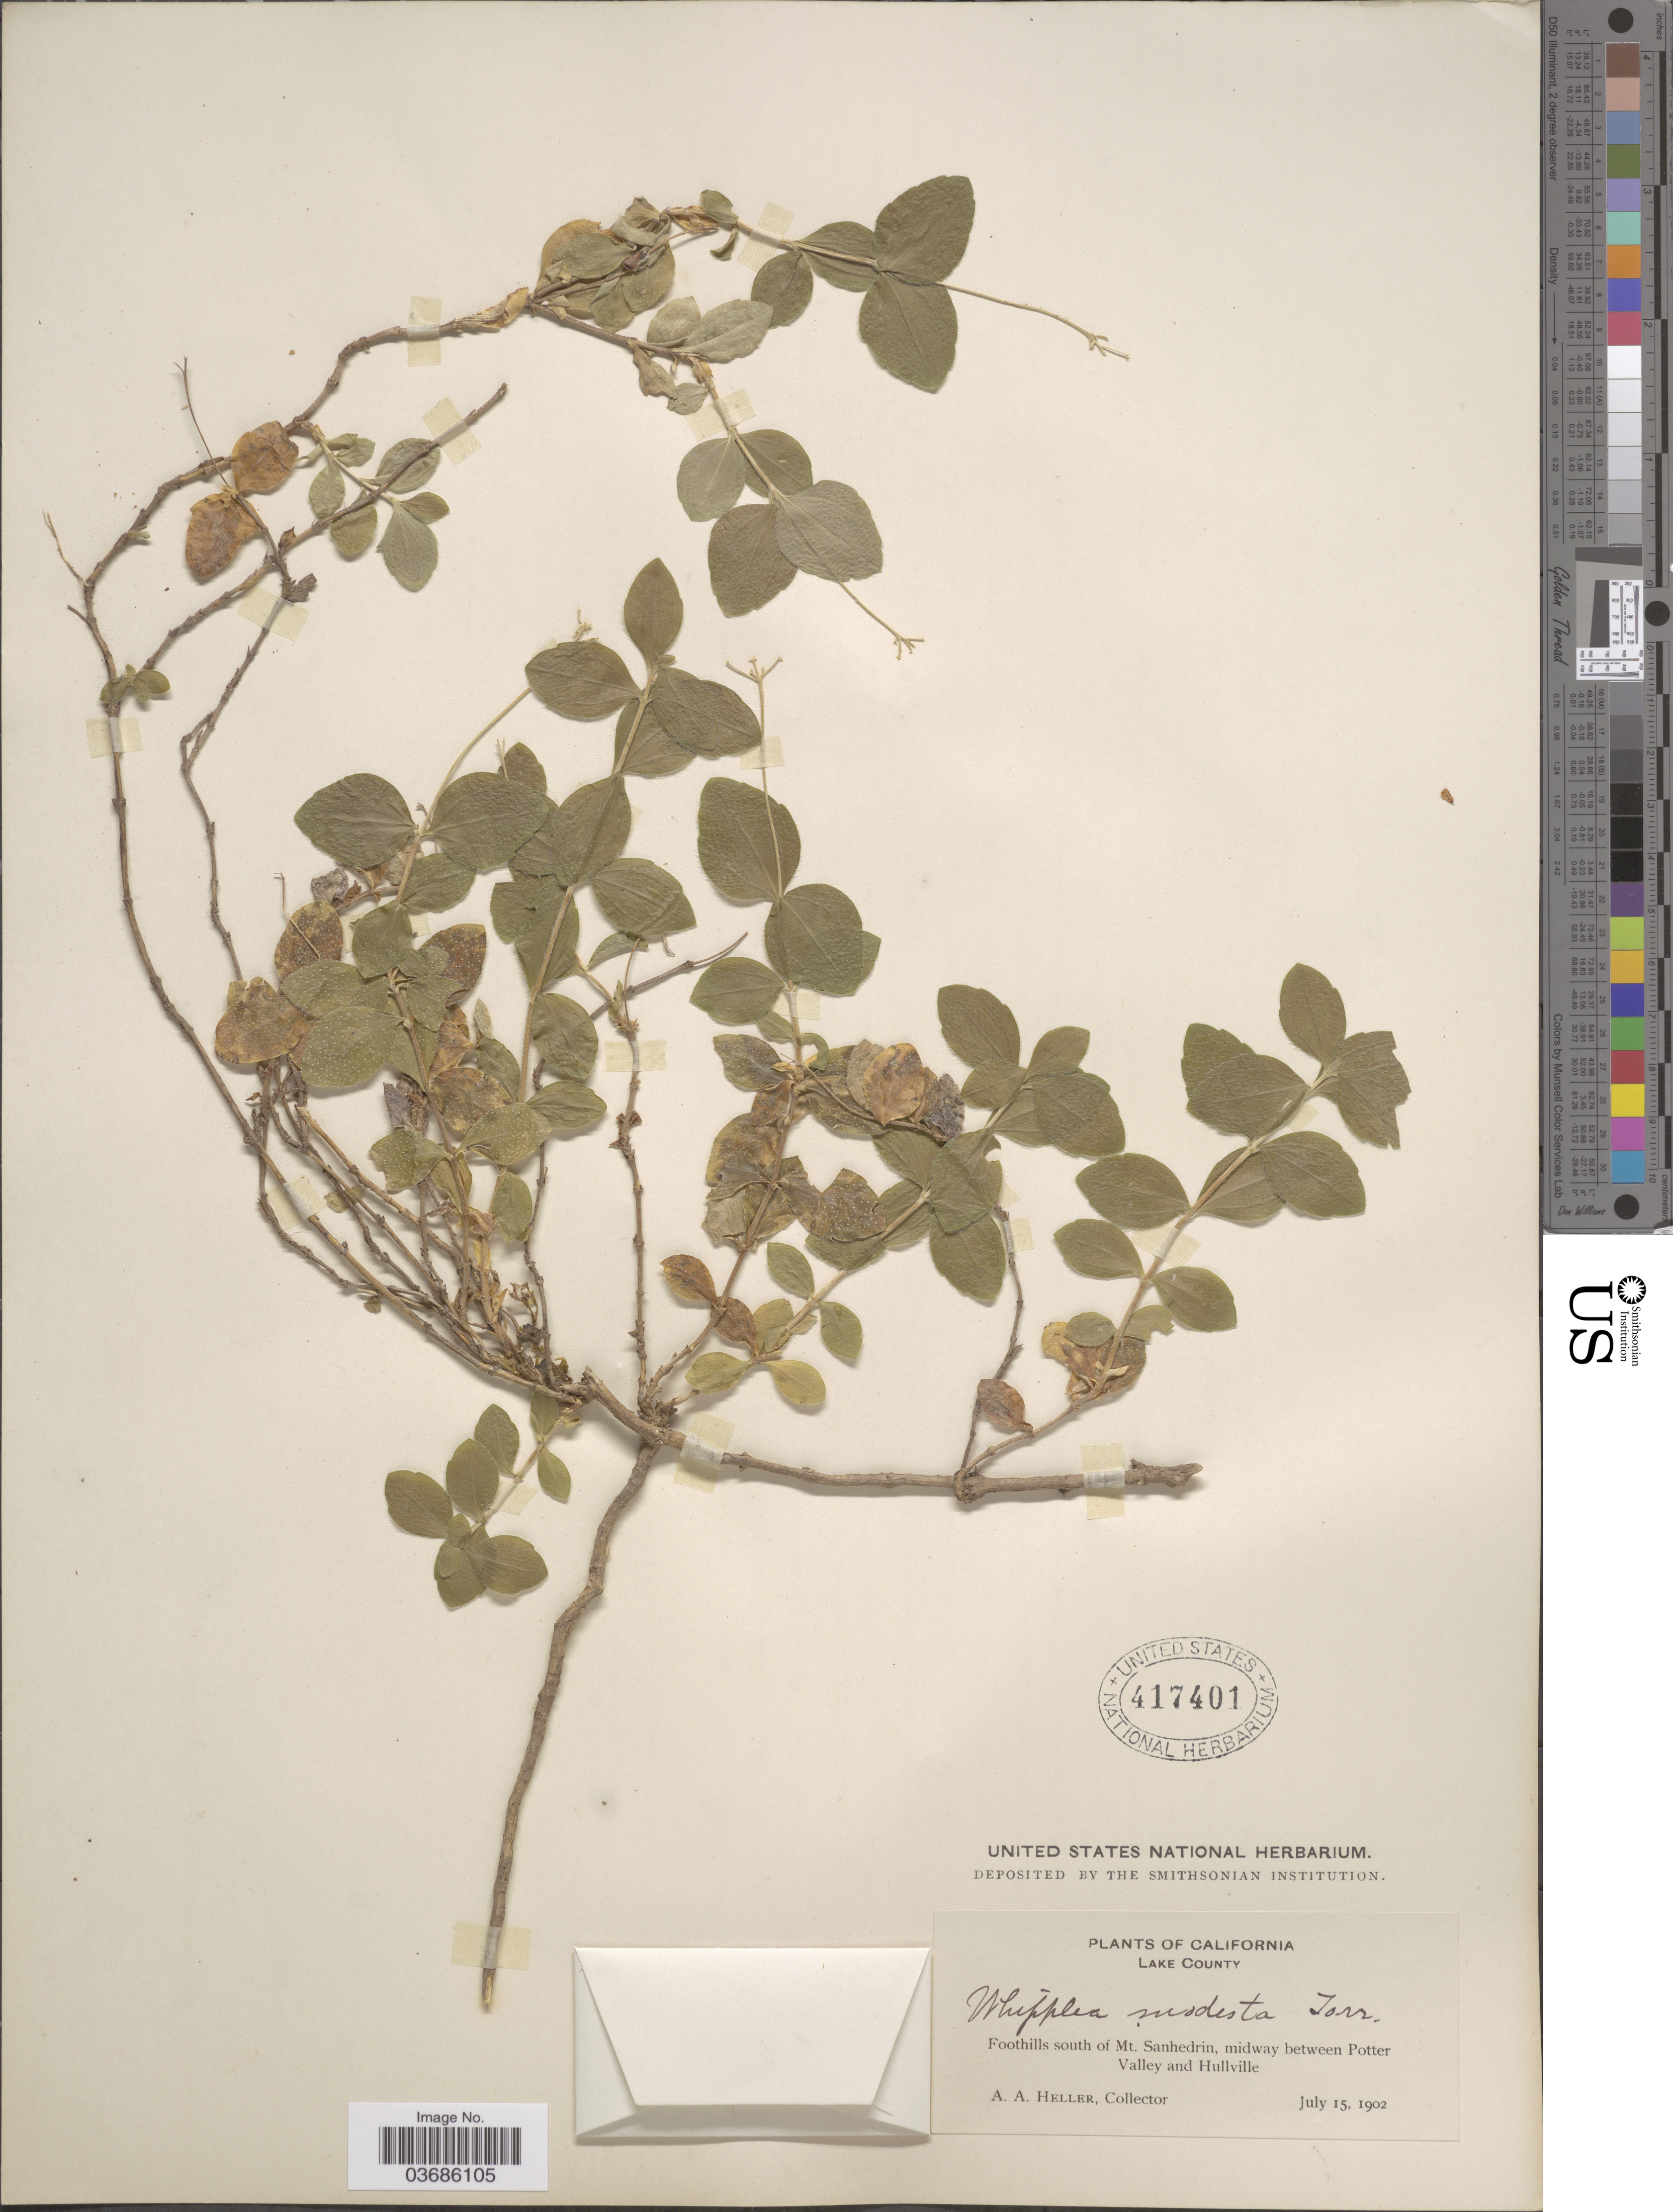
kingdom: Plantae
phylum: Tracheophyta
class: Magnoliopsida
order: Cornales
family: Hydrangeaceae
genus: Whipplea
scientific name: Whipplea modesta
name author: Torr.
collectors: A. A. Heller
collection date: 1902-07-15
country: United States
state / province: California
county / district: Lake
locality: Lake County. Foothills south of Mt. Sanhedrin, midway between Potter Valley and Hullville.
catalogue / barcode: US 417401